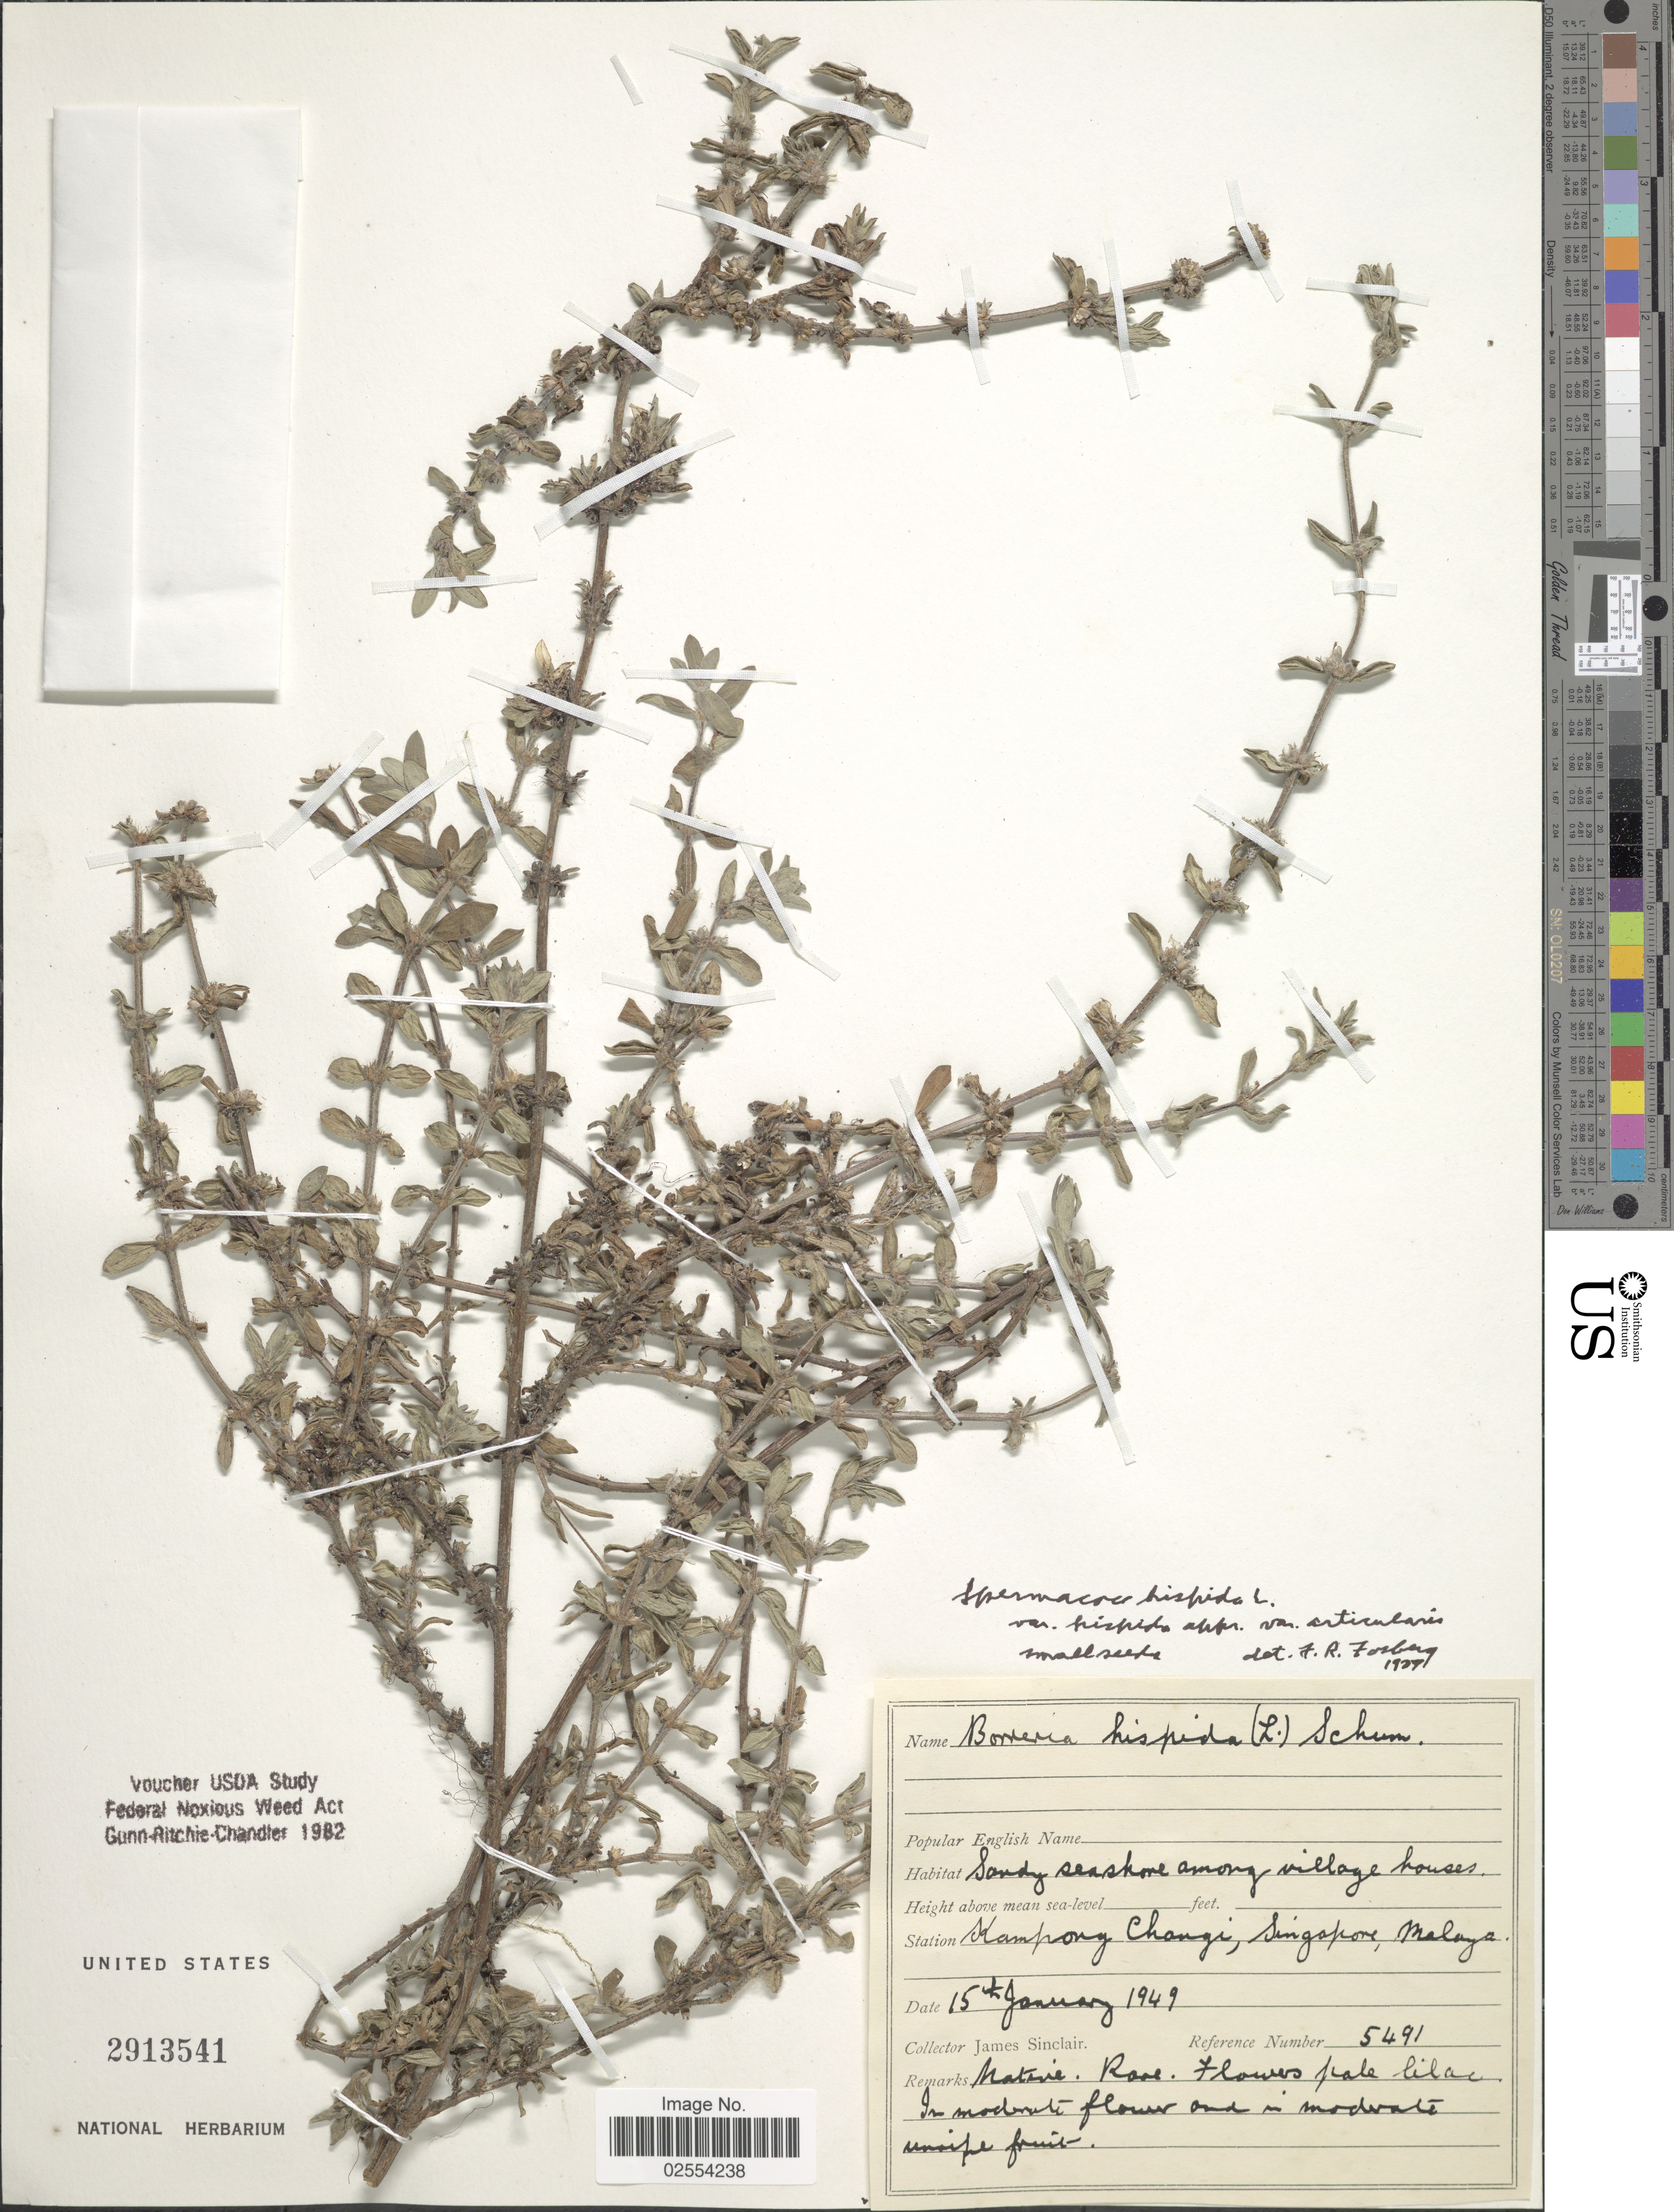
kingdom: Plantae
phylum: Tracheophyta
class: Magnoliopsida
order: Gentianales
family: Rubiaceae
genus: Spermacoce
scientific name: Spermacoce hispida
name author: L.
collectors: J. Sinclair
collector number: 5491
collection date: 1949-01-15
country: Singapore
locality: Kampong Changi, Malaya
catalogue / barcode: US 2913541